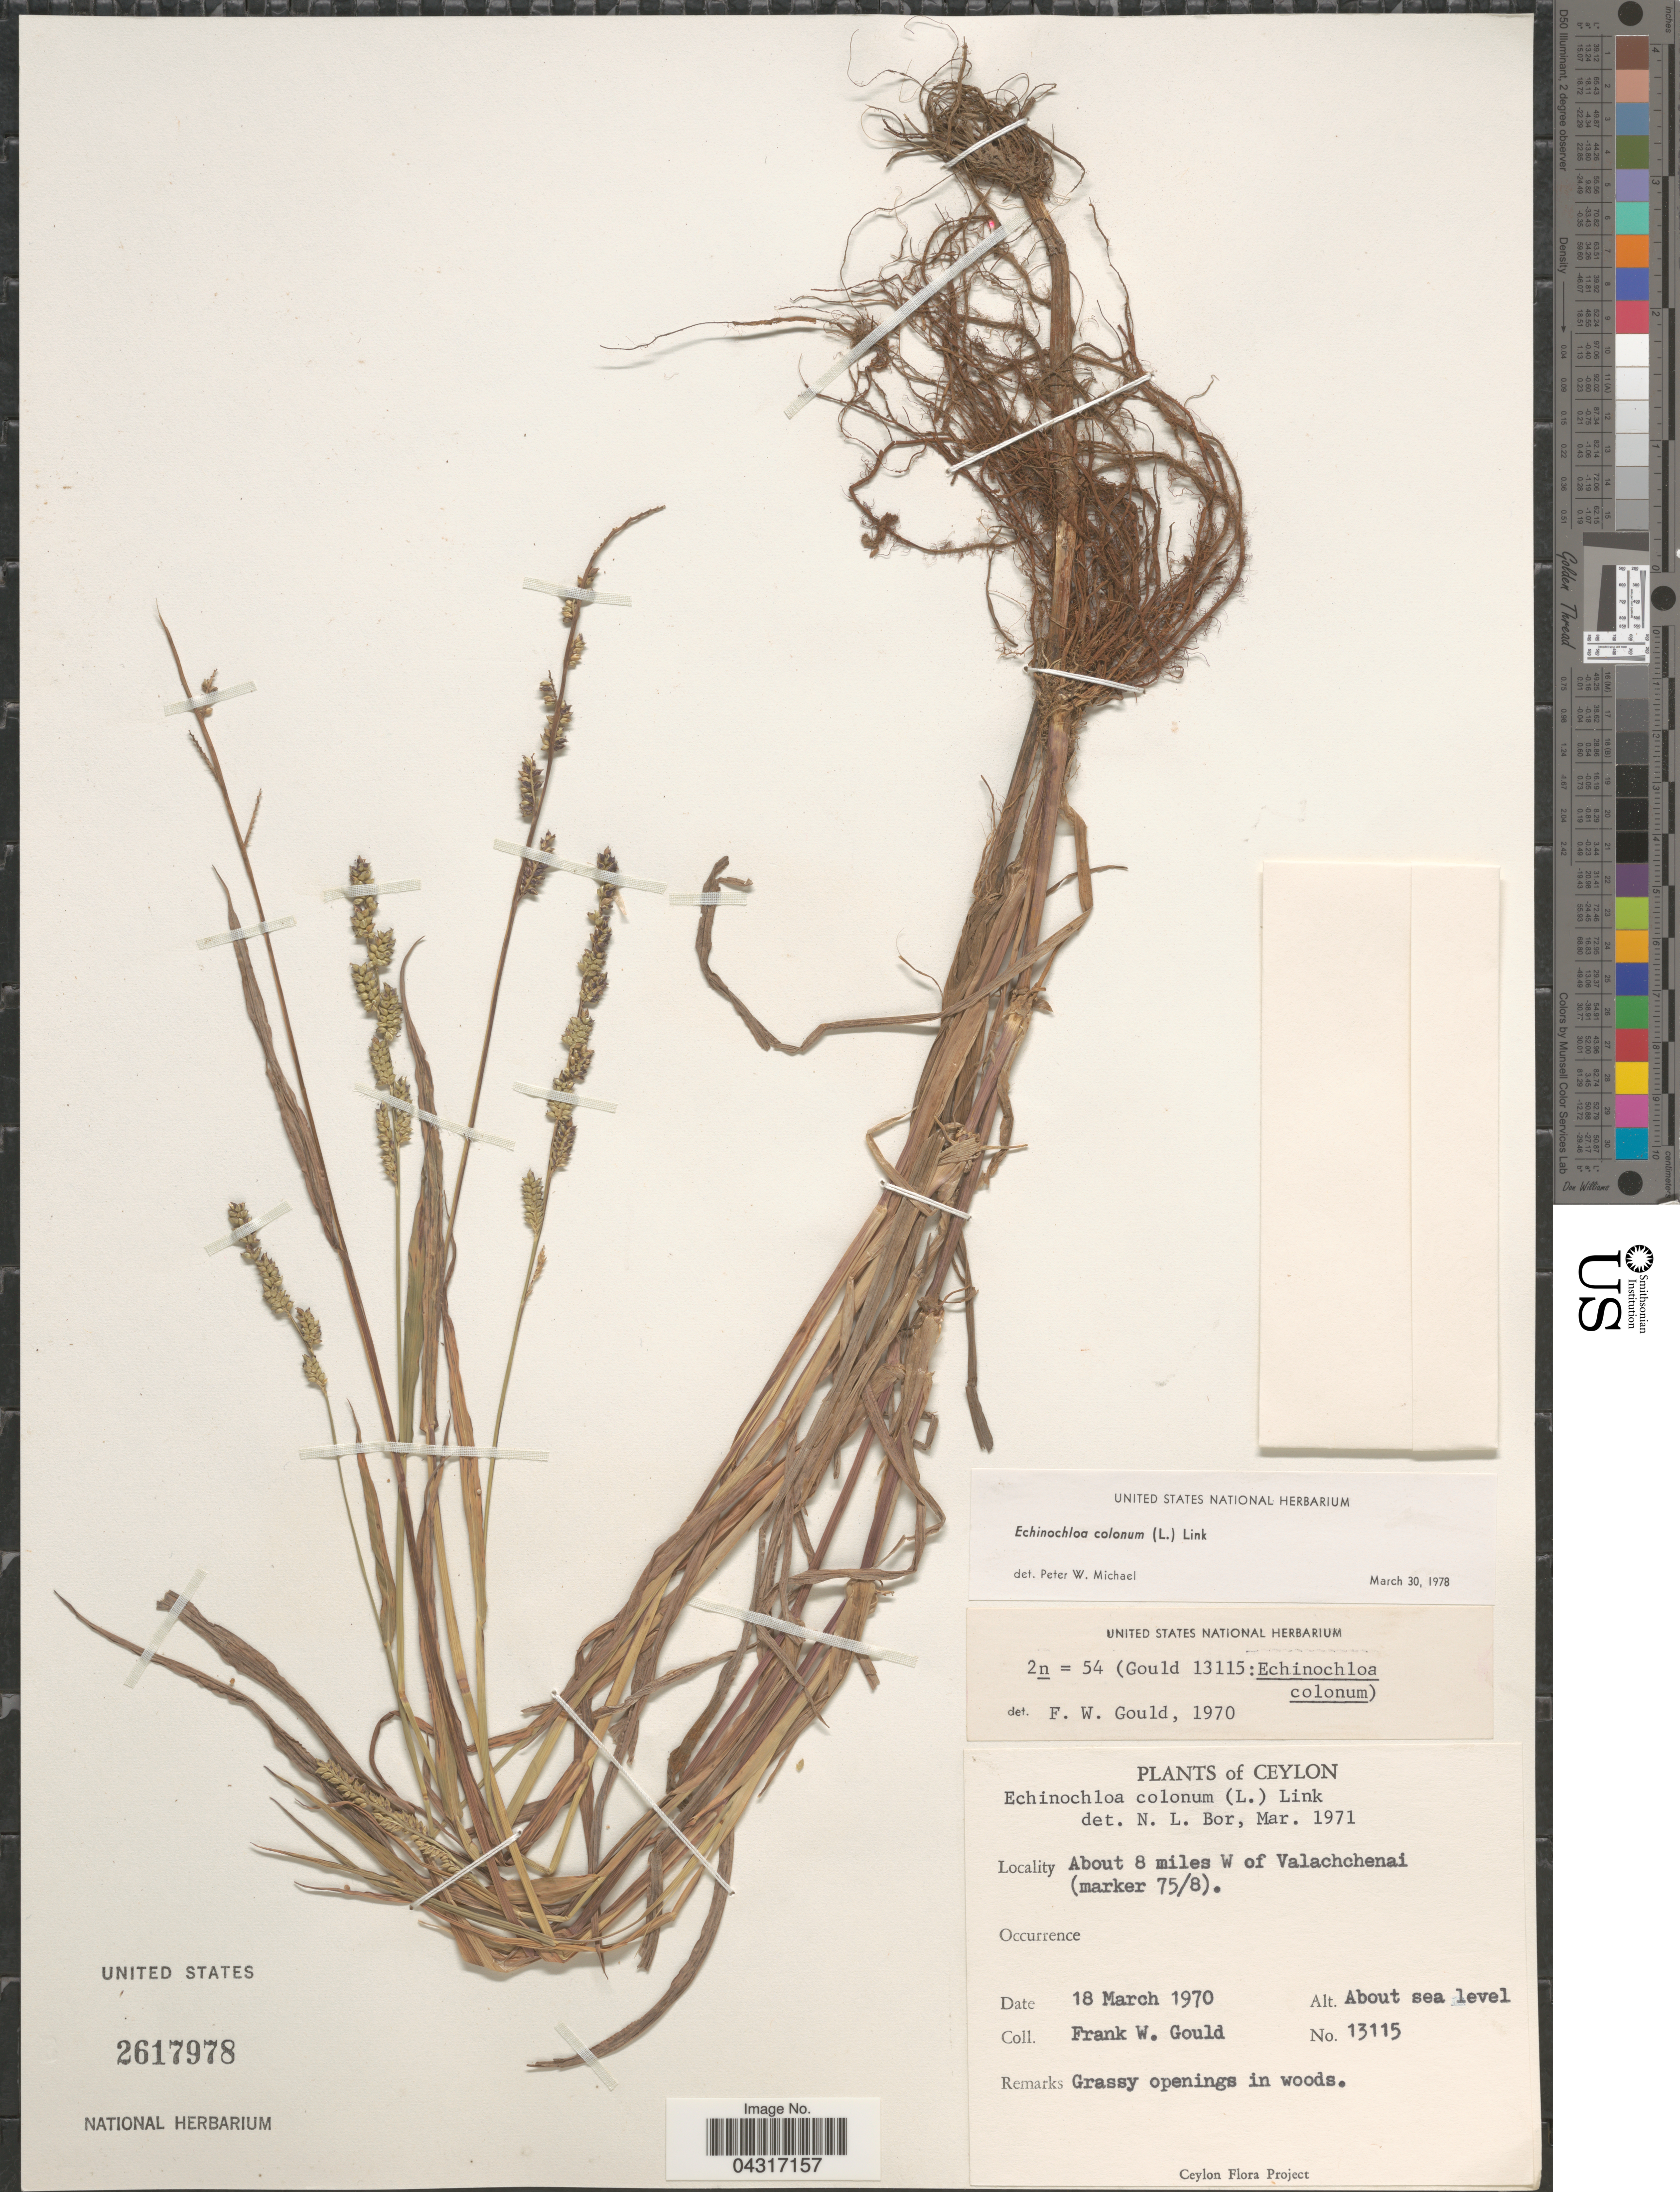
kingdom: Plantae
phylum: Tracheophyta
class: Liliopsida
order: Poales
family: Poaceae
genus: Echinochloa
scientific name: Echinochloa colona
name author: (L.) Link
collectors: F. W. Gould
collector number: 13115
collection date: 1970-03-18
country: Sri Lanka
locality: Ceylon. About 8 miles W of Valachchenai (marker 75/8).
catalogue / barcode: US 2617978